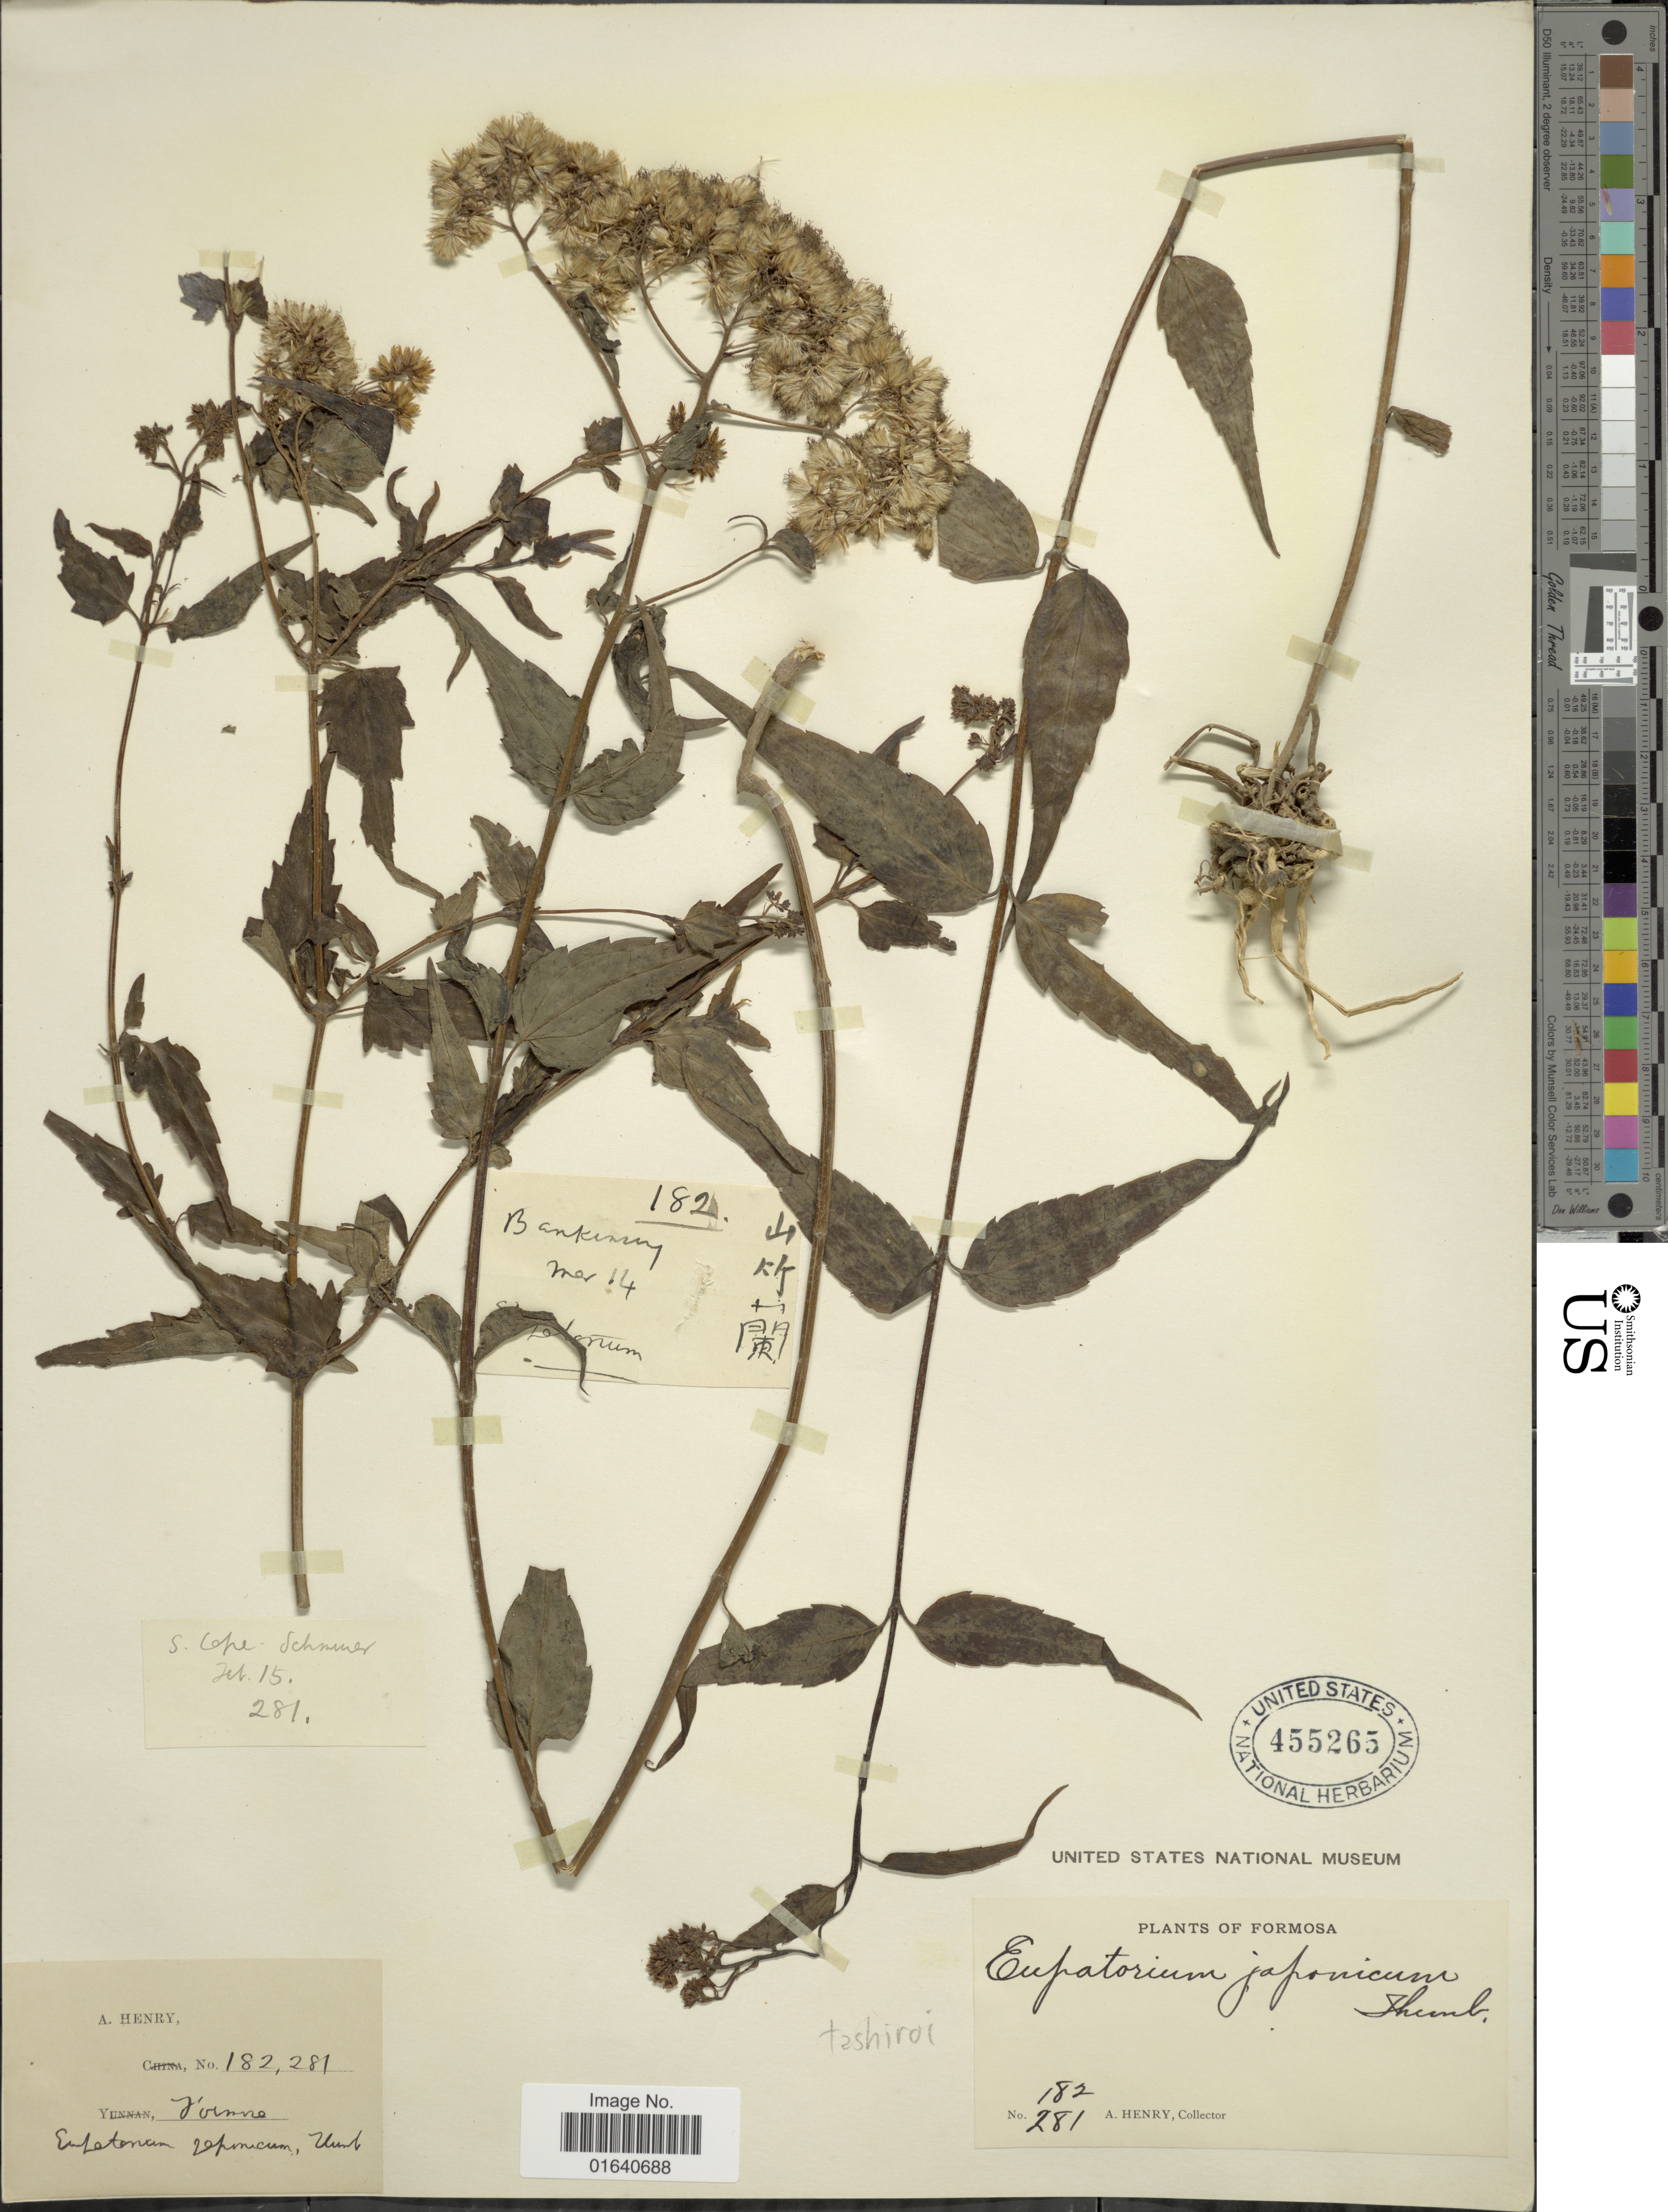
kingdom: Plantae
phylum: Tracheophyta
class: Magnoliopsida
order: Asterales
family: Asteraceae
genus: Eupatorium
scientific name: Eupatorium japonicum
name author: Thunb.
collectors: A. Henry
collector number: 182/ 281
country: Taiwan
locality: Formosa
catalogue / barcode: US 455265